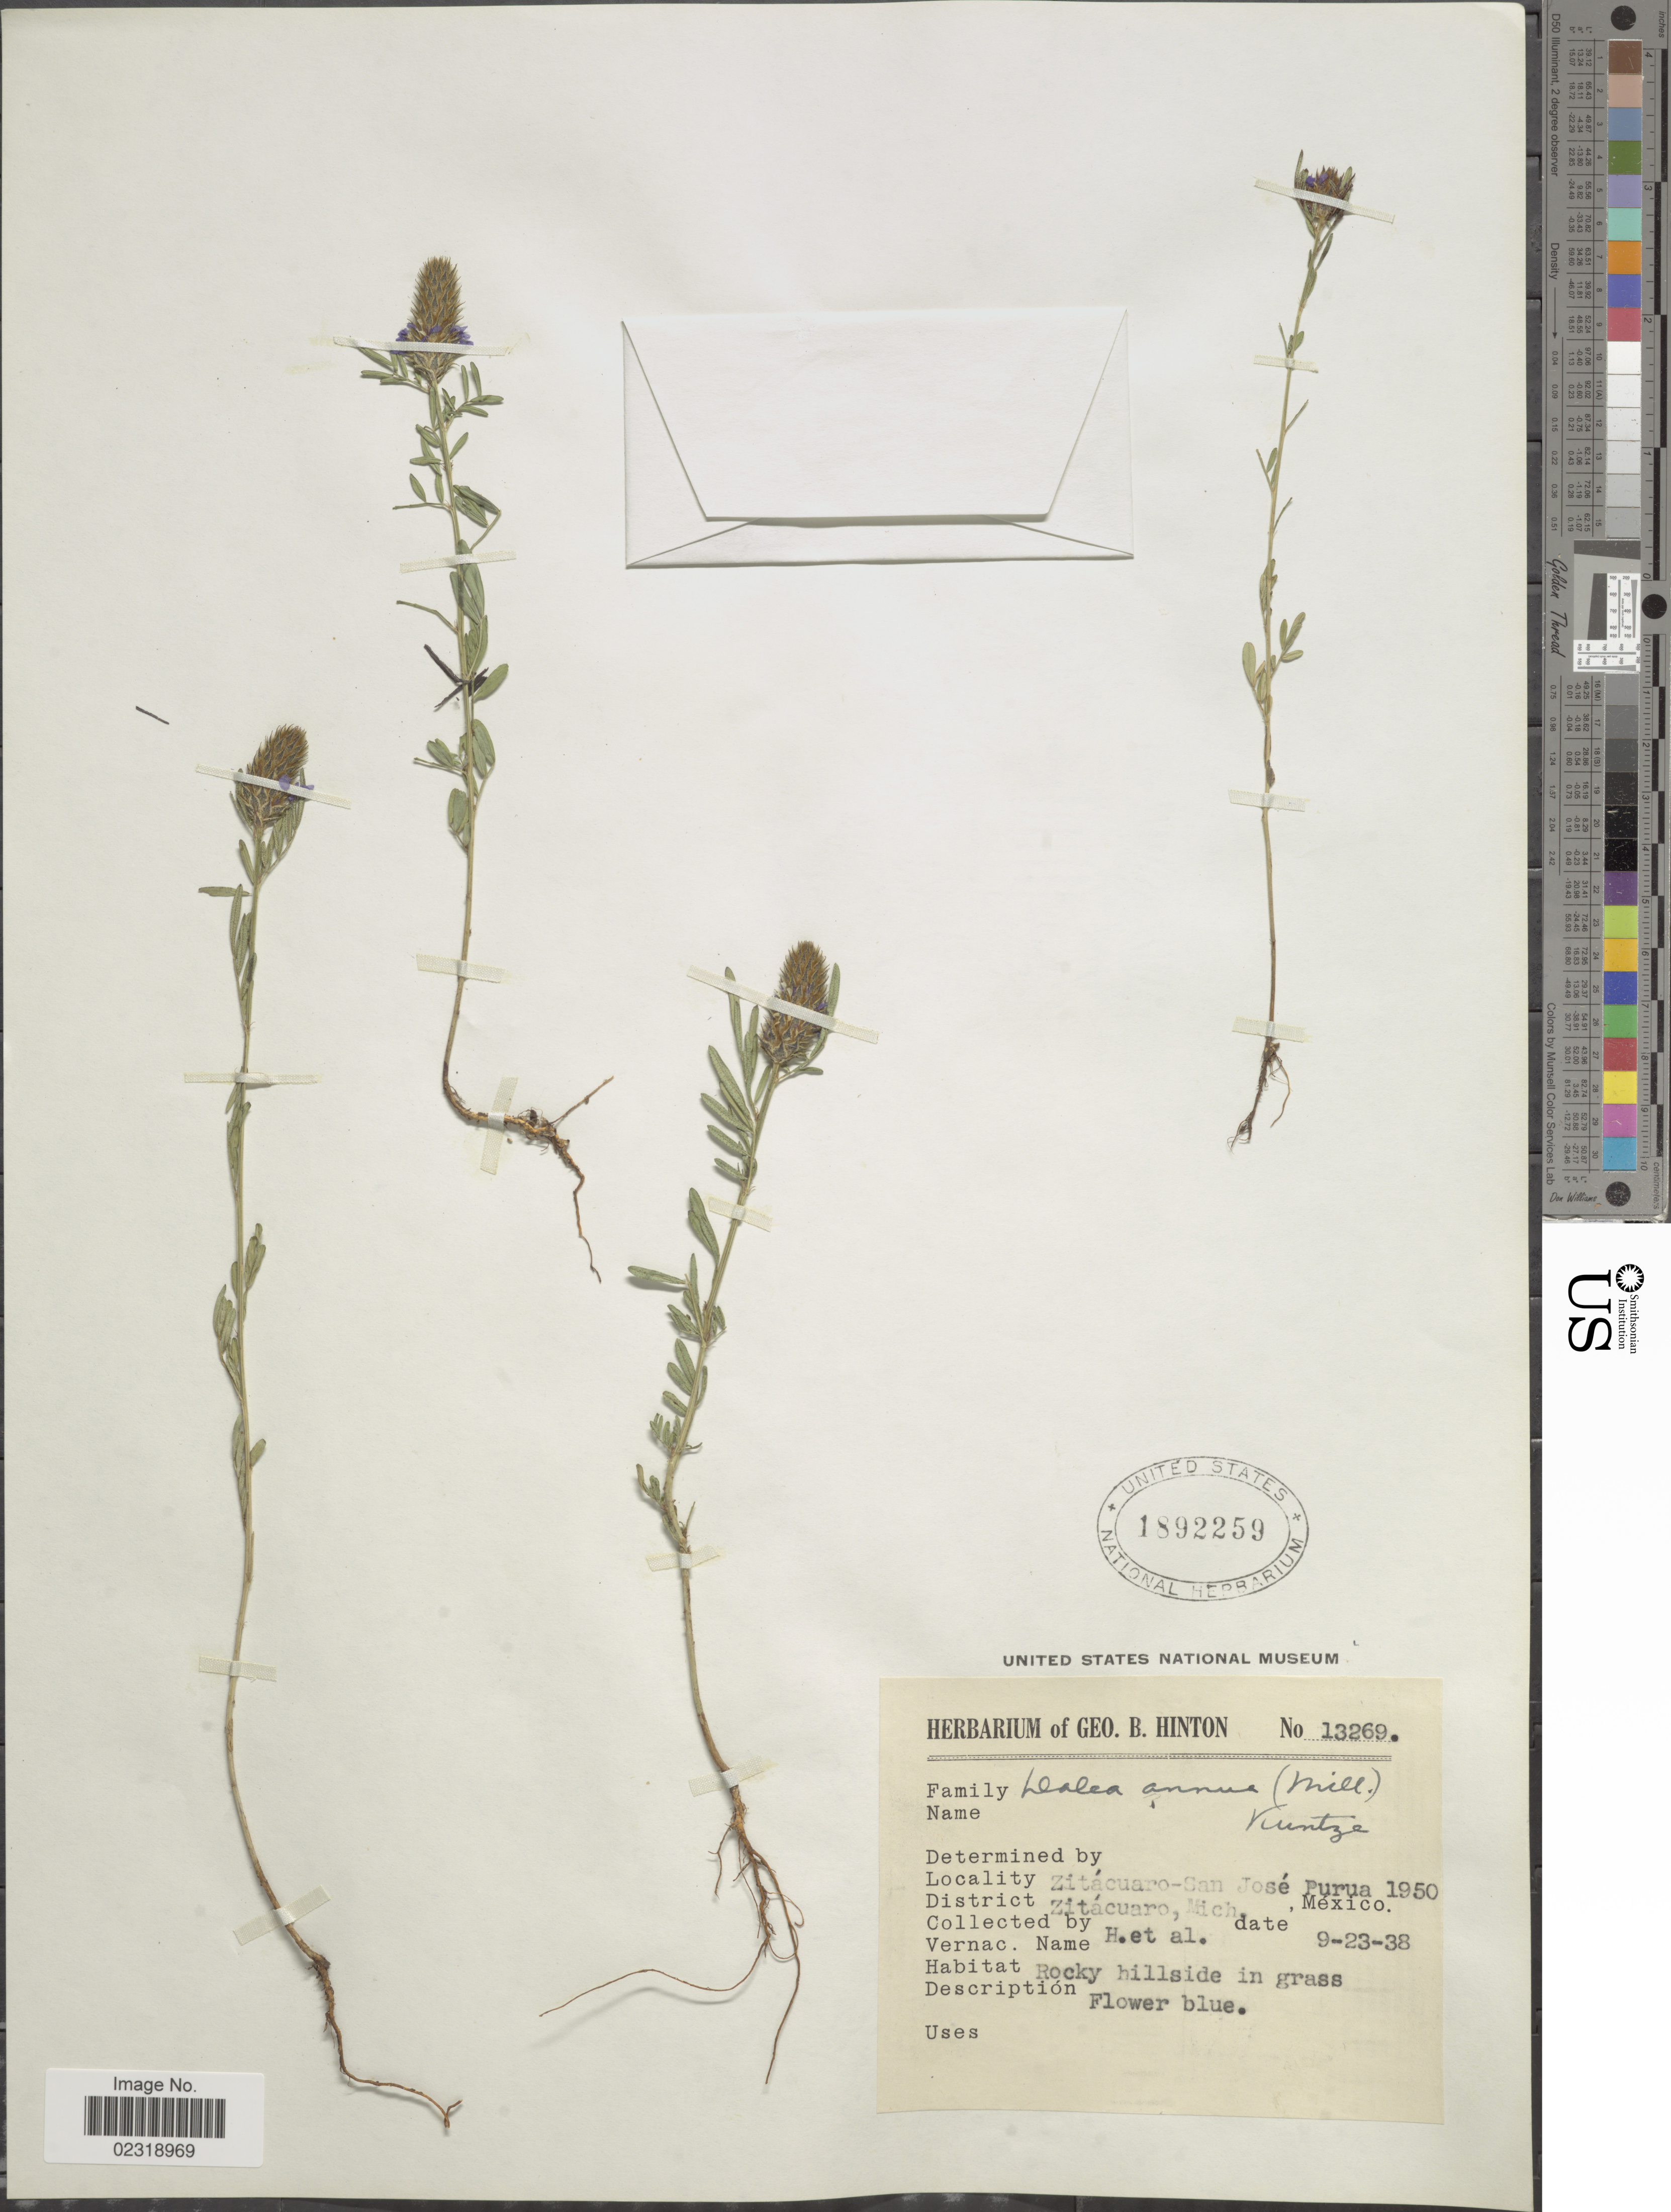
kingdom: Plantae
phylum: Tracheophyta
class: Magnoliopsida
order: Fabales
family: Fabaceae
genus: Dalea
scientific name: Dalea cliffortiana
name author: Willd.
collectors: G. B. Hinton & et al.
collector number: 13269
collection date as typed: Transcribed d/m/y: 23/9/38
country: Mexico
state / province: Michoacán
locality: Zitacuaro-San Jose Purua, District Zitacuaro, rocky hillside in grass.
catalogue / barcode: US 1892259